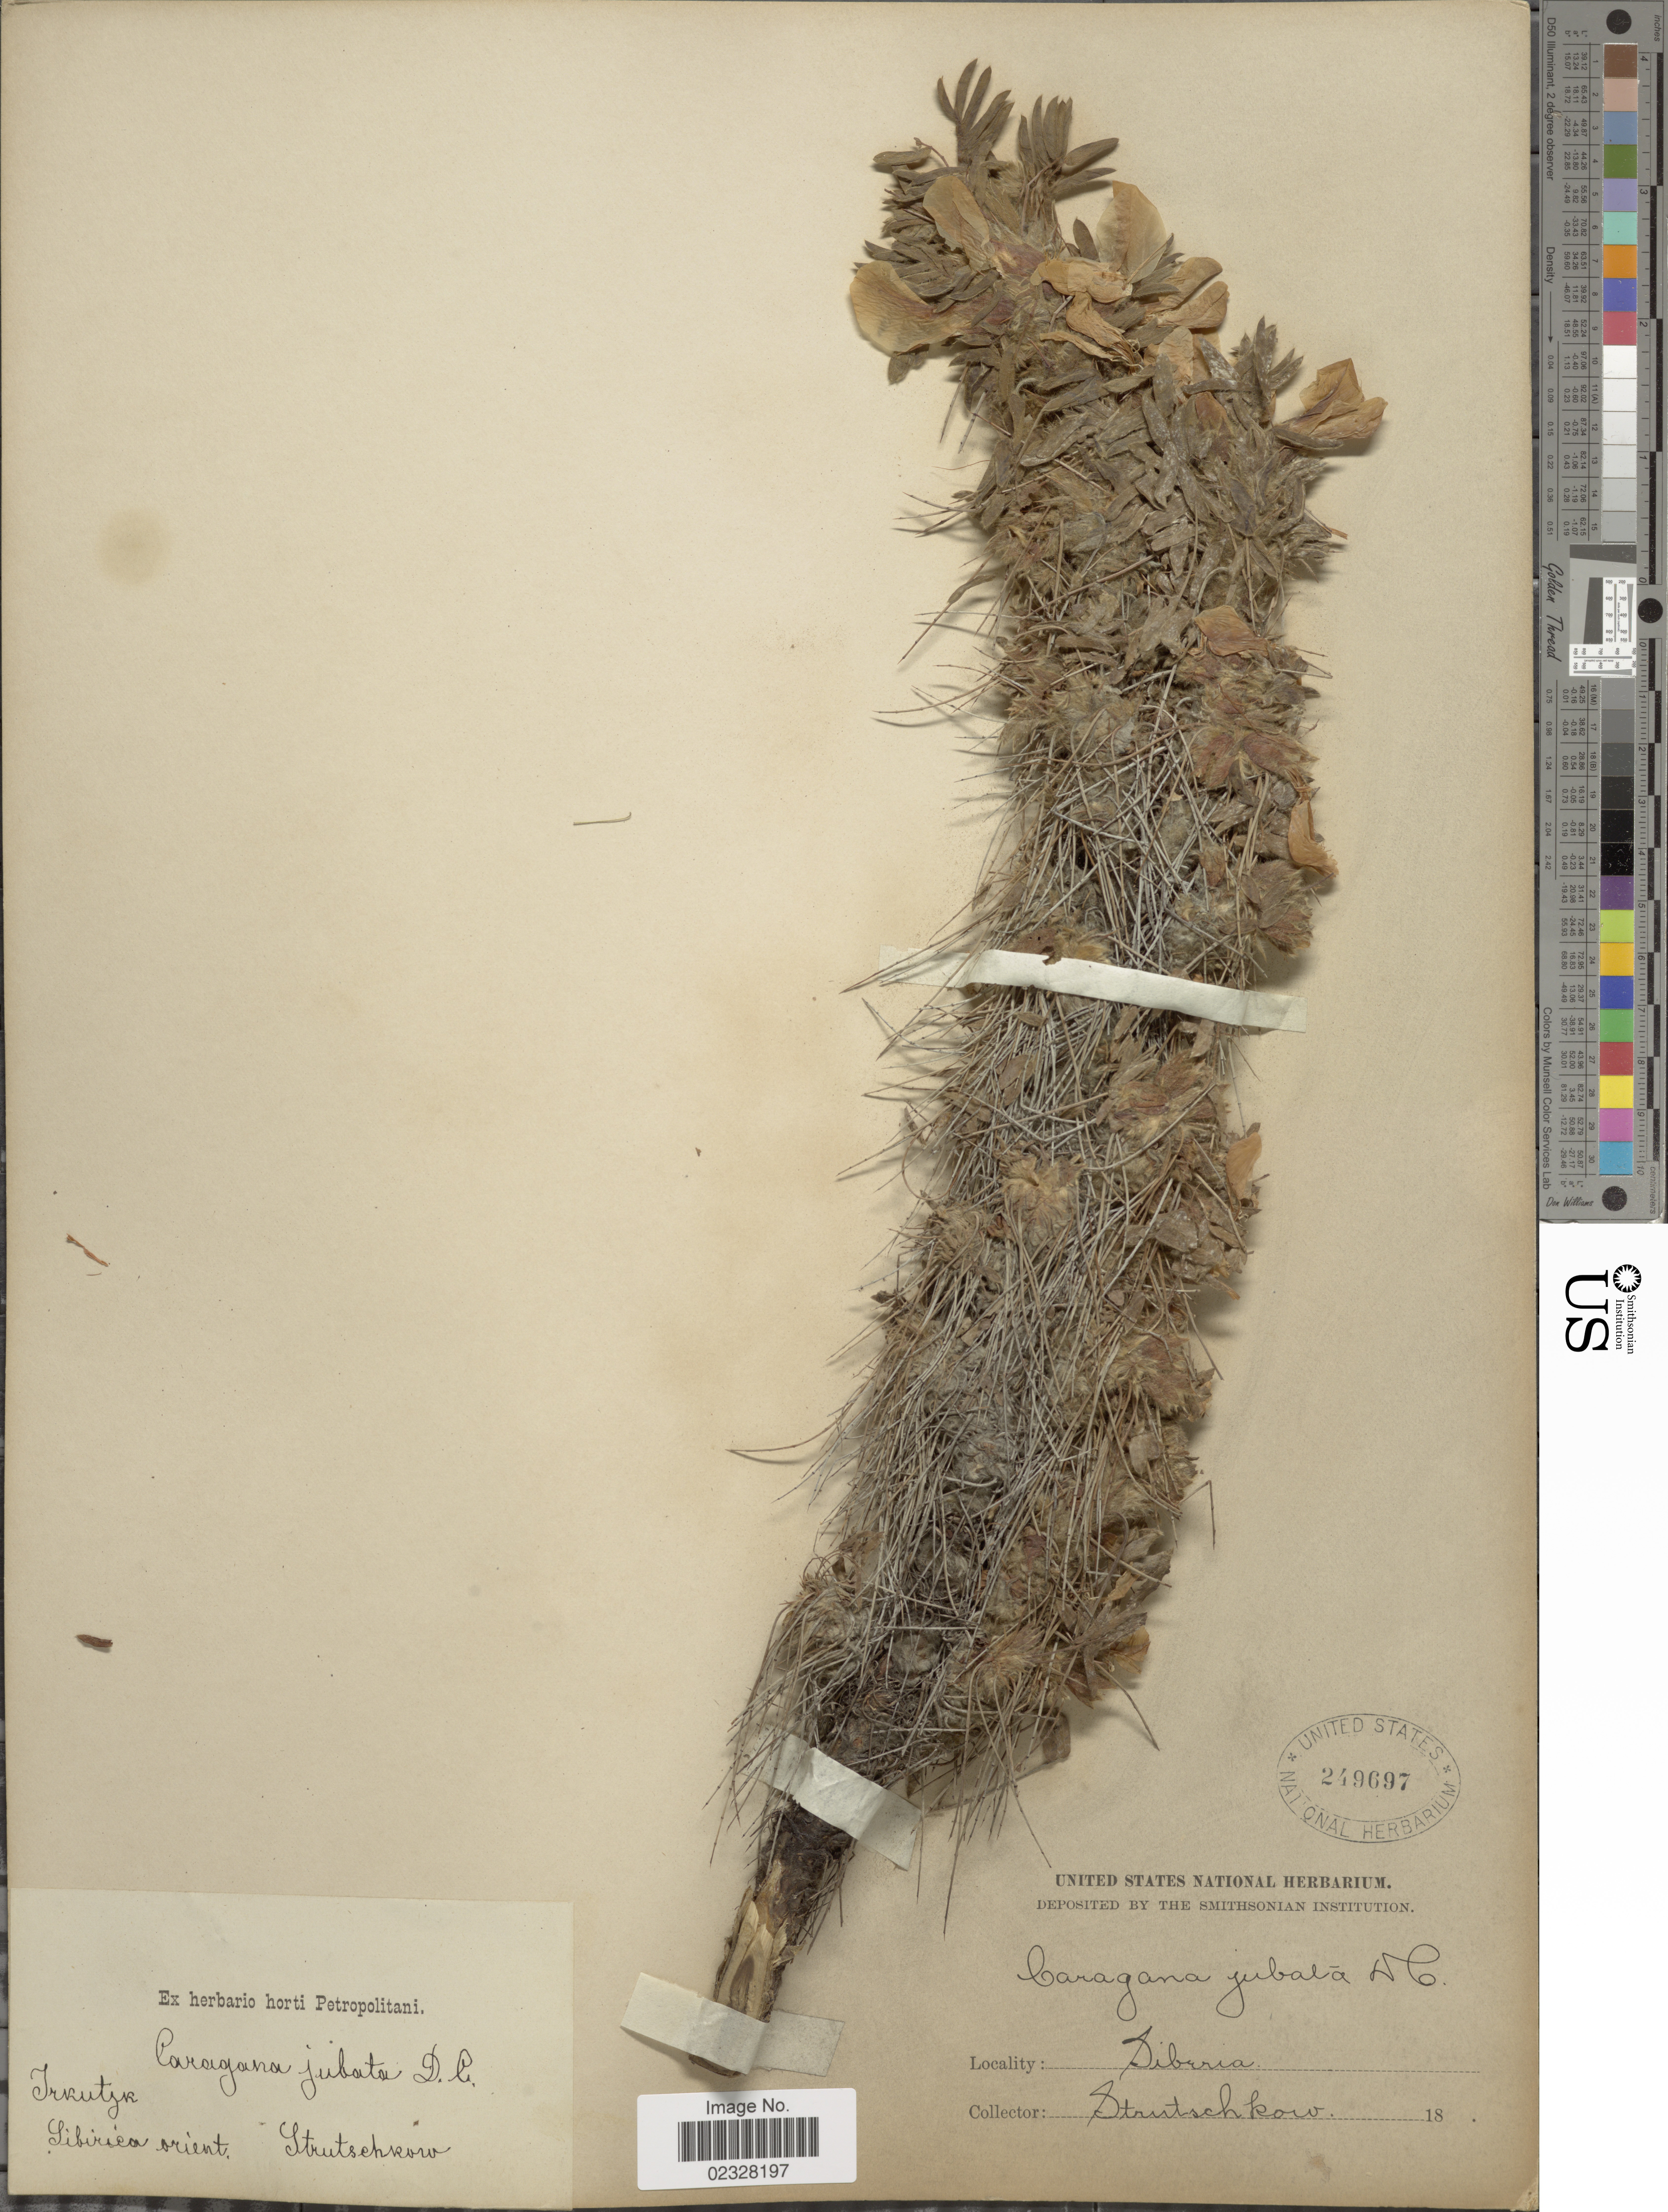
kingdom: Plantae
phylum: Tracheophyta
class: Magnoliopsida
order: Fabales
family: Fabaceae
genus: Caragana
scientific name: Caragana jubata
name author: Poir.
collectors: Strutschkow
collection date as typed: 18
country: Russian Federation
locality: Irutjr. Sibiria orient. Siberia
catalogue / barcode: US 249697